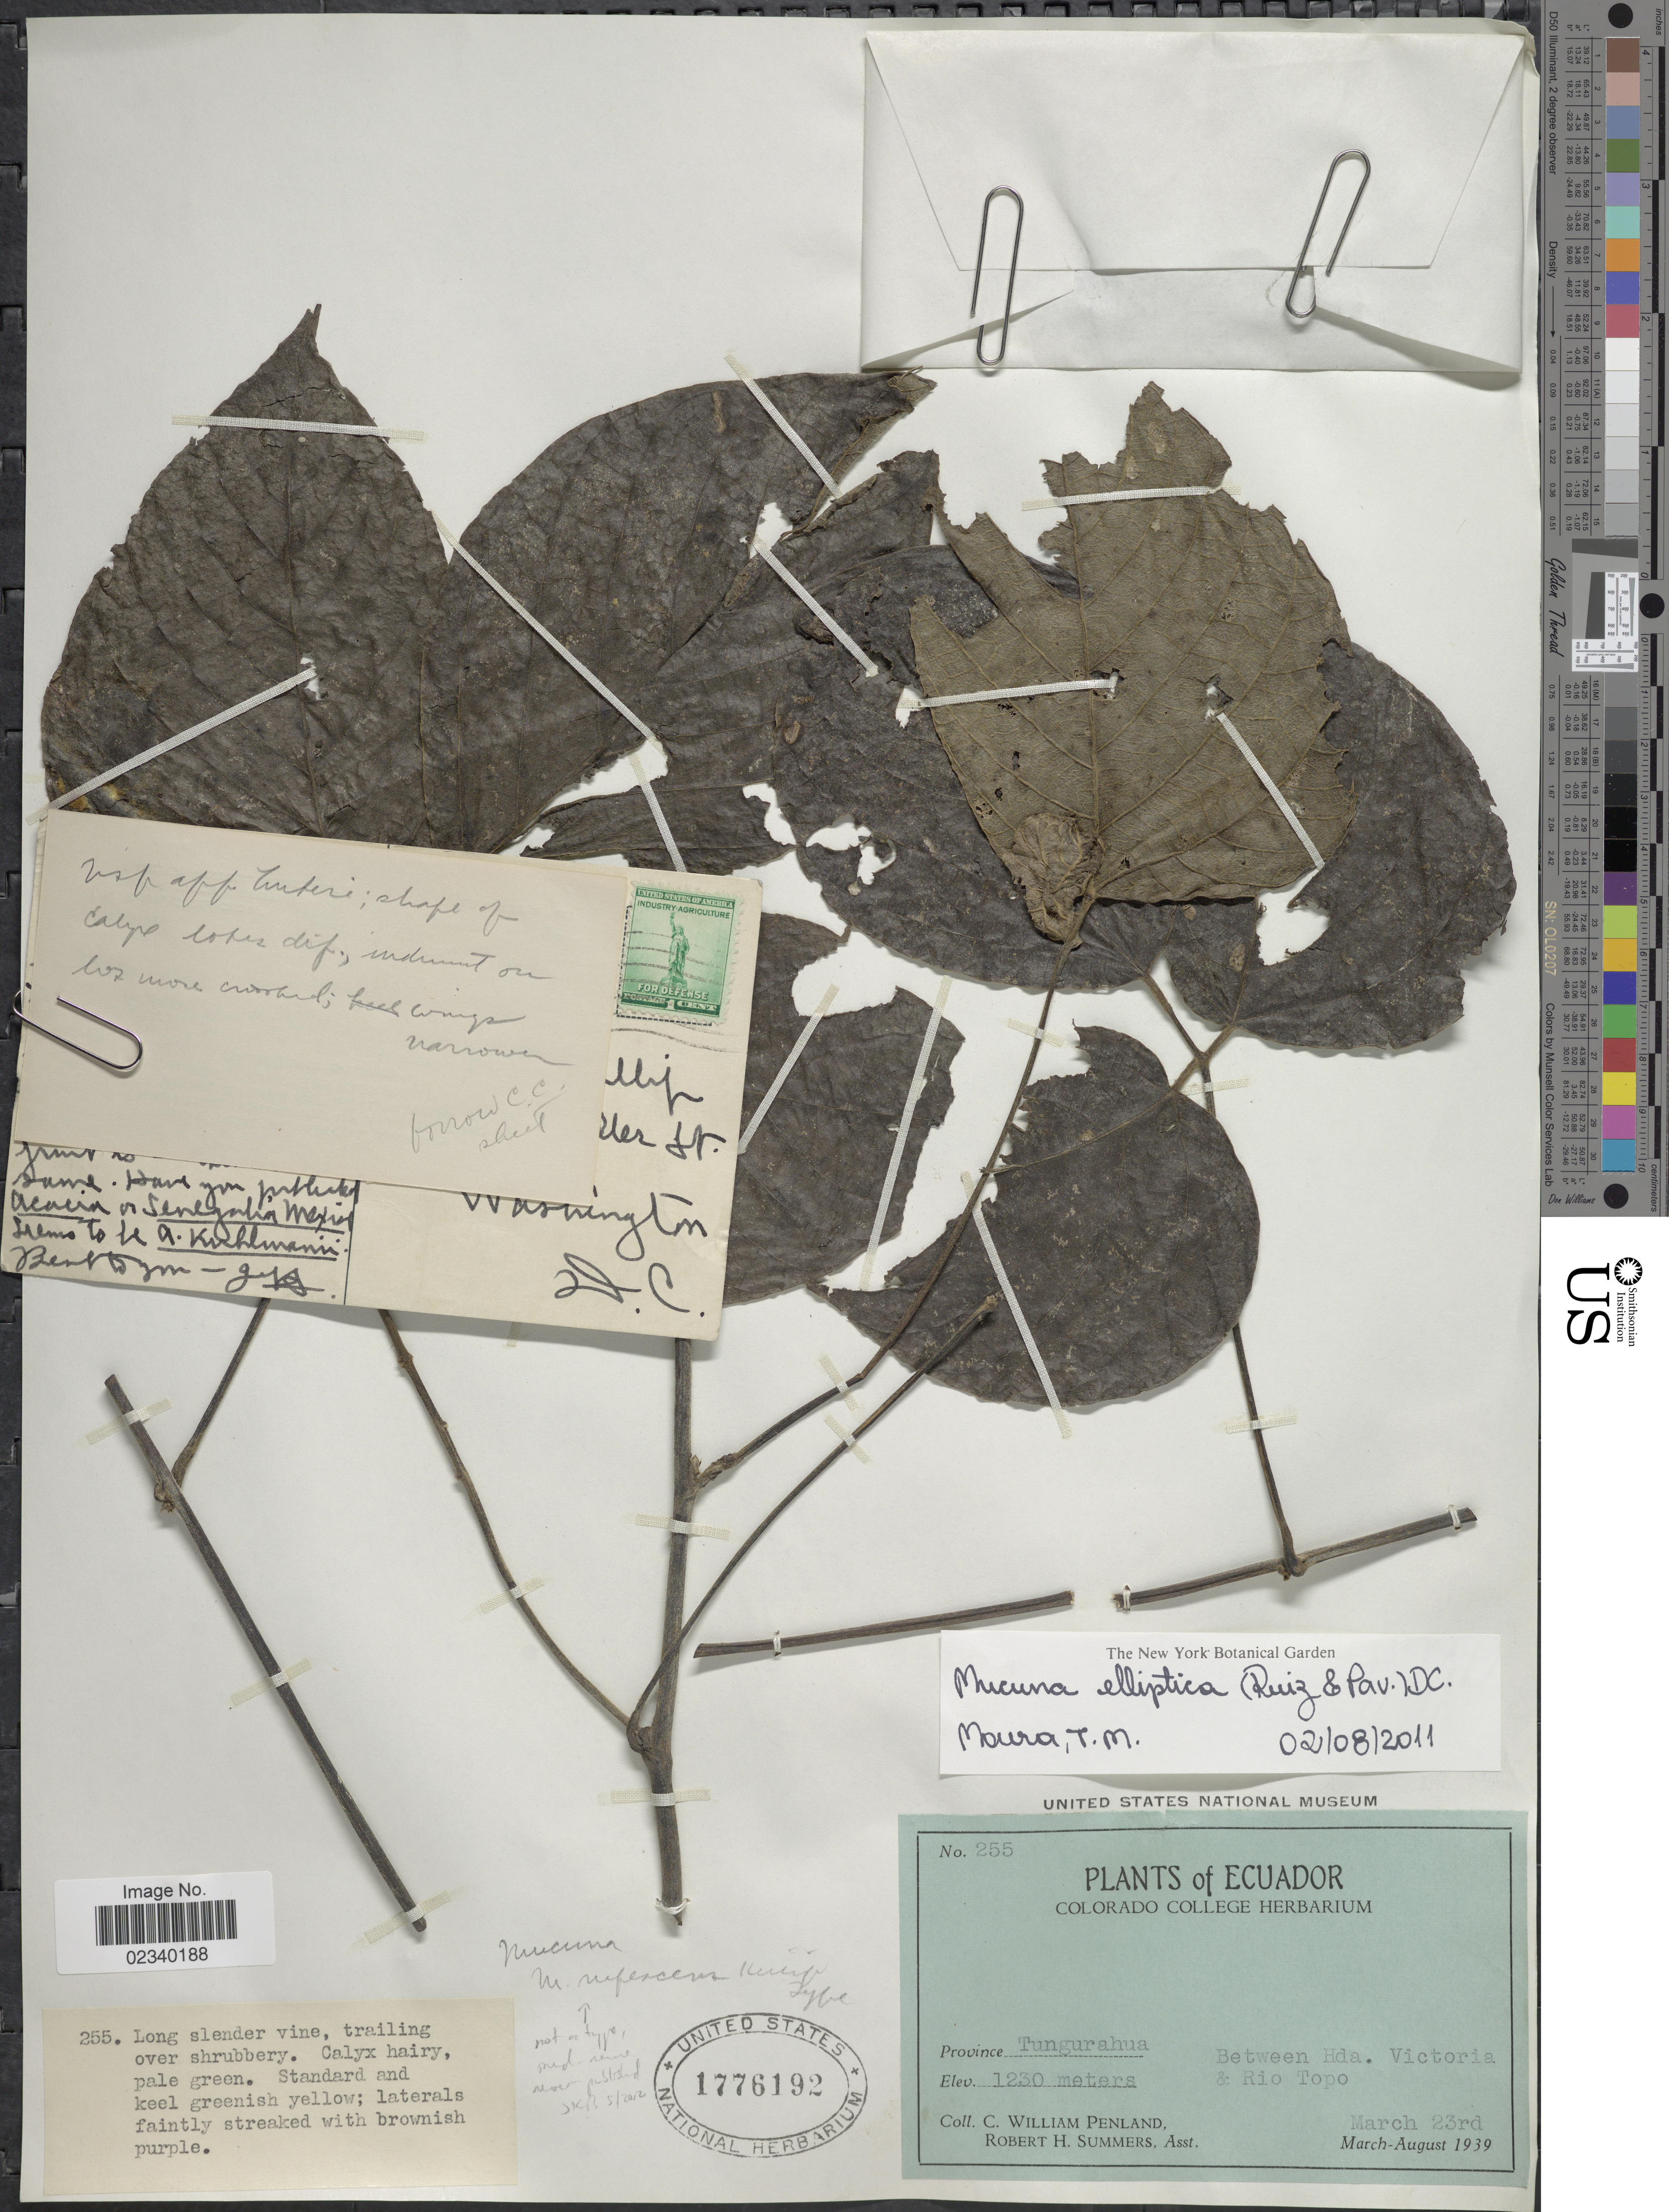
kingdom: Plantae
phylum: Tracheophyta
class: Magnoliopsida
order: Fabales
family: Fabaceae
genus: Mucuna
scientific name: Mucuna elliptica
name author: DC.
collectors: C. W. Penland & R. Summers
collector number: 255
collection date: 1939-03-23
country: Ecuador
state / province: Tungurahua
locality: Province Tungurahua, Between Hda. Victoria & Rio Topo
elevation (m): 1230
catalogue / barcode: US 1776192